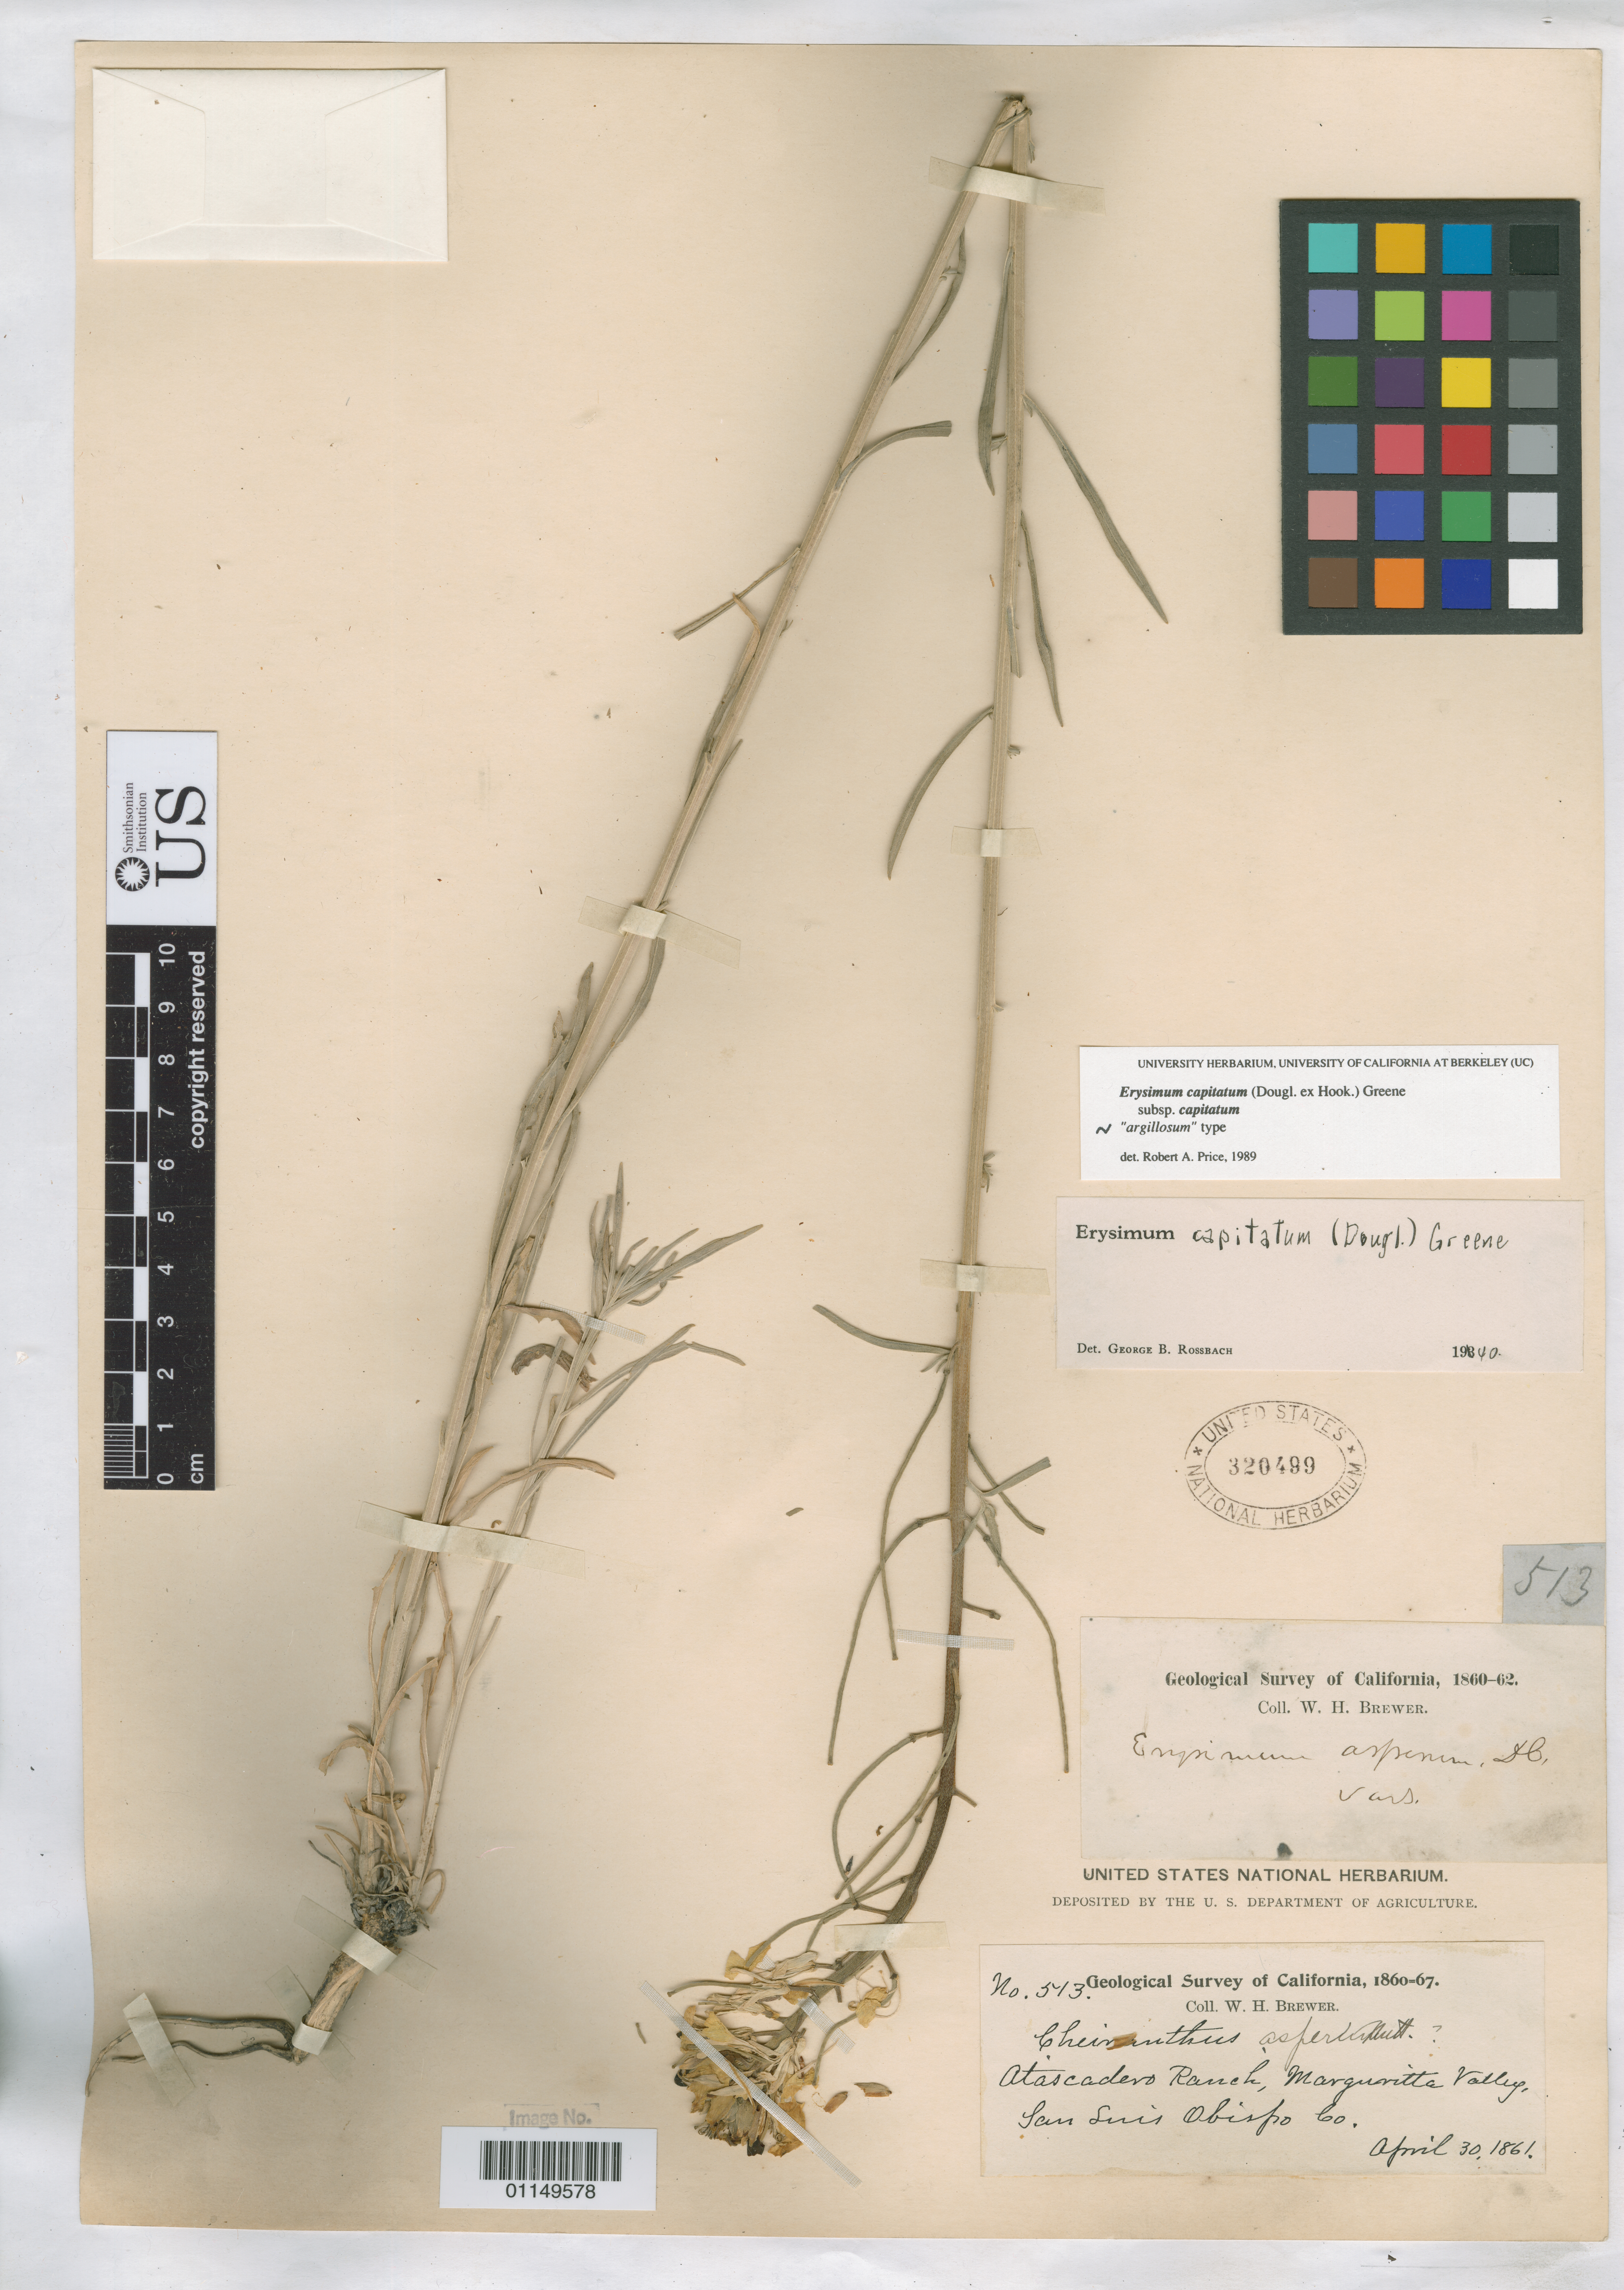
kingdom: Plantae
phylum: Tracheophyta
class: Magnoliopsida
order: Brassicales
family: Brassicaceae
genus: Erysimum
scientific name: Erysimum capitatum subsp. capitatum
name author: (Douglas ex Hook.) Greene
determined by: Price, R.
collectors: W. H. Brewer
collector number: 513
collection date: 1861-04-30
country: United States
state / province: California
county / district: San Luis Obispo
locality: Atascadero Ranch, Margarita Valley.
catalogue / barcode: US 320499